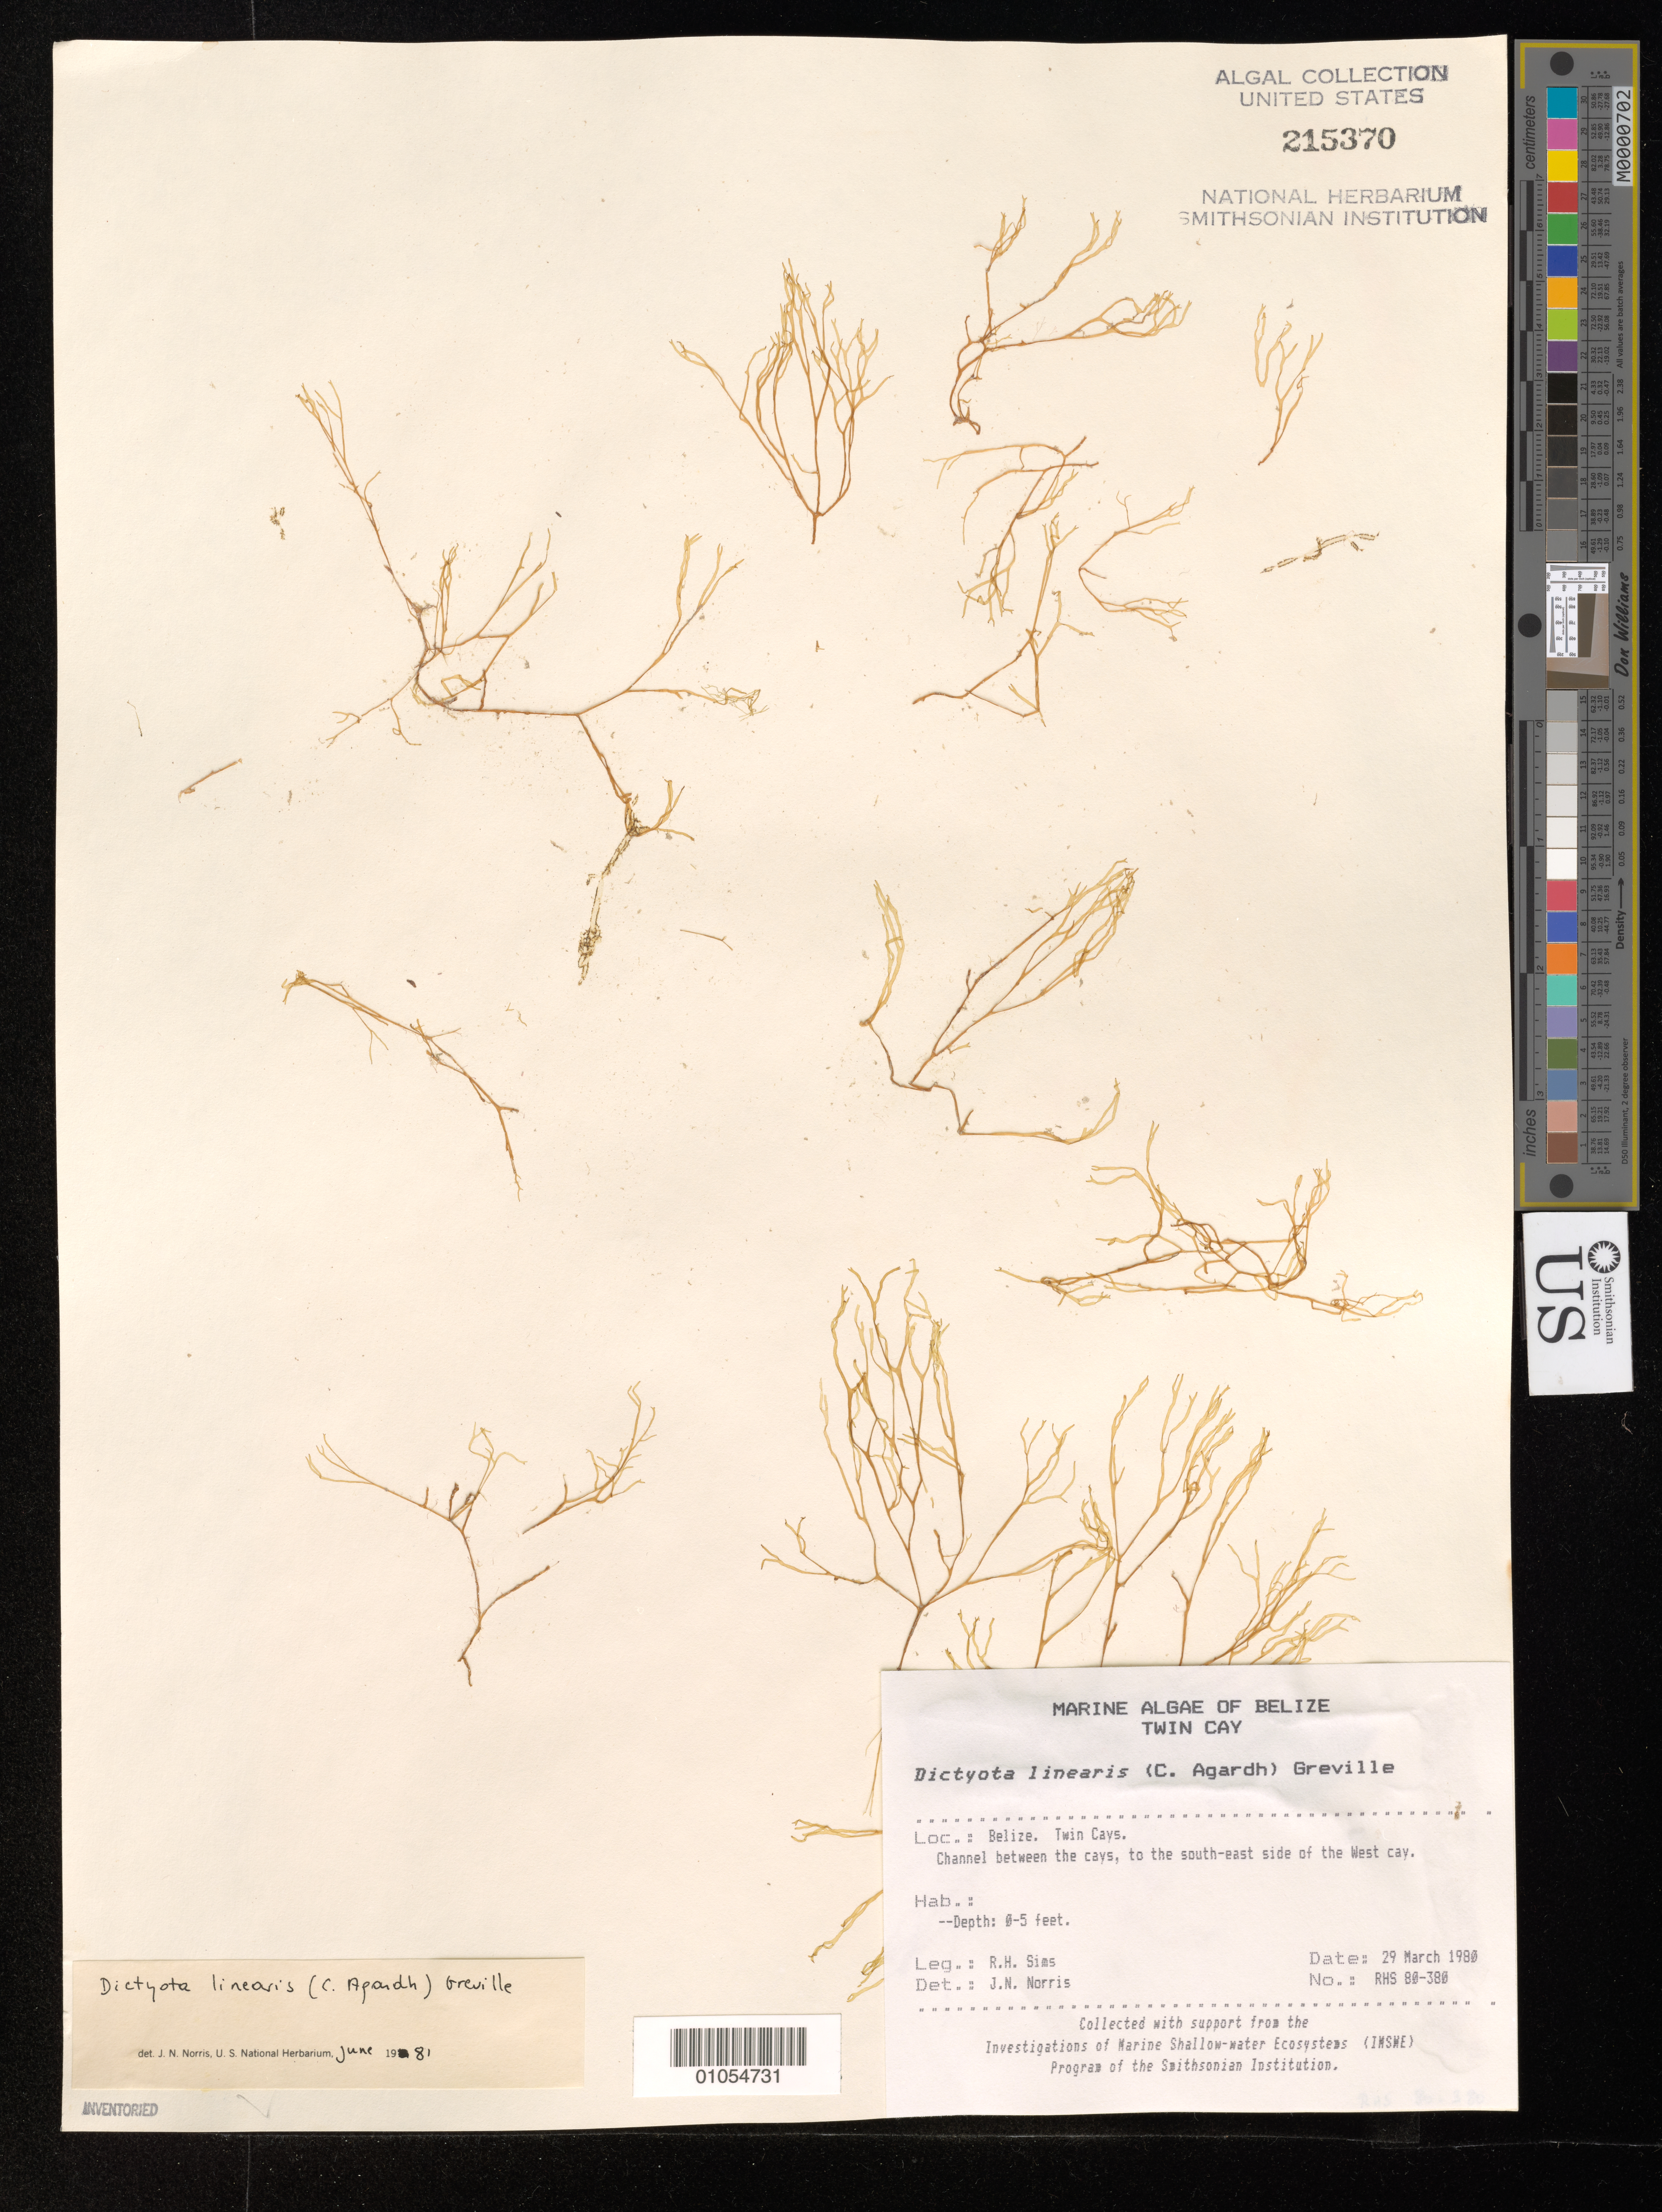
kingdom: Chromista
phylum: Ochrophyta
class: Phaeophyceae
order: Dictyotales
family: Dictyotaceae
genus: Dictyota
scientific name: Dictyota implexa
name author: (Desfontaines) J.V.Lamouroux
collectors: R. H. Sims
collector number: RHS 80-380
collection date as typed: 29 Mar 1980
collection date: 1980-03-29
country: Belize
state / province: Stann Creek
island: West Cay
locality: Channel between the Twin Cays, to the southeast side of the West Cay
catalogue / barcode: US 215370